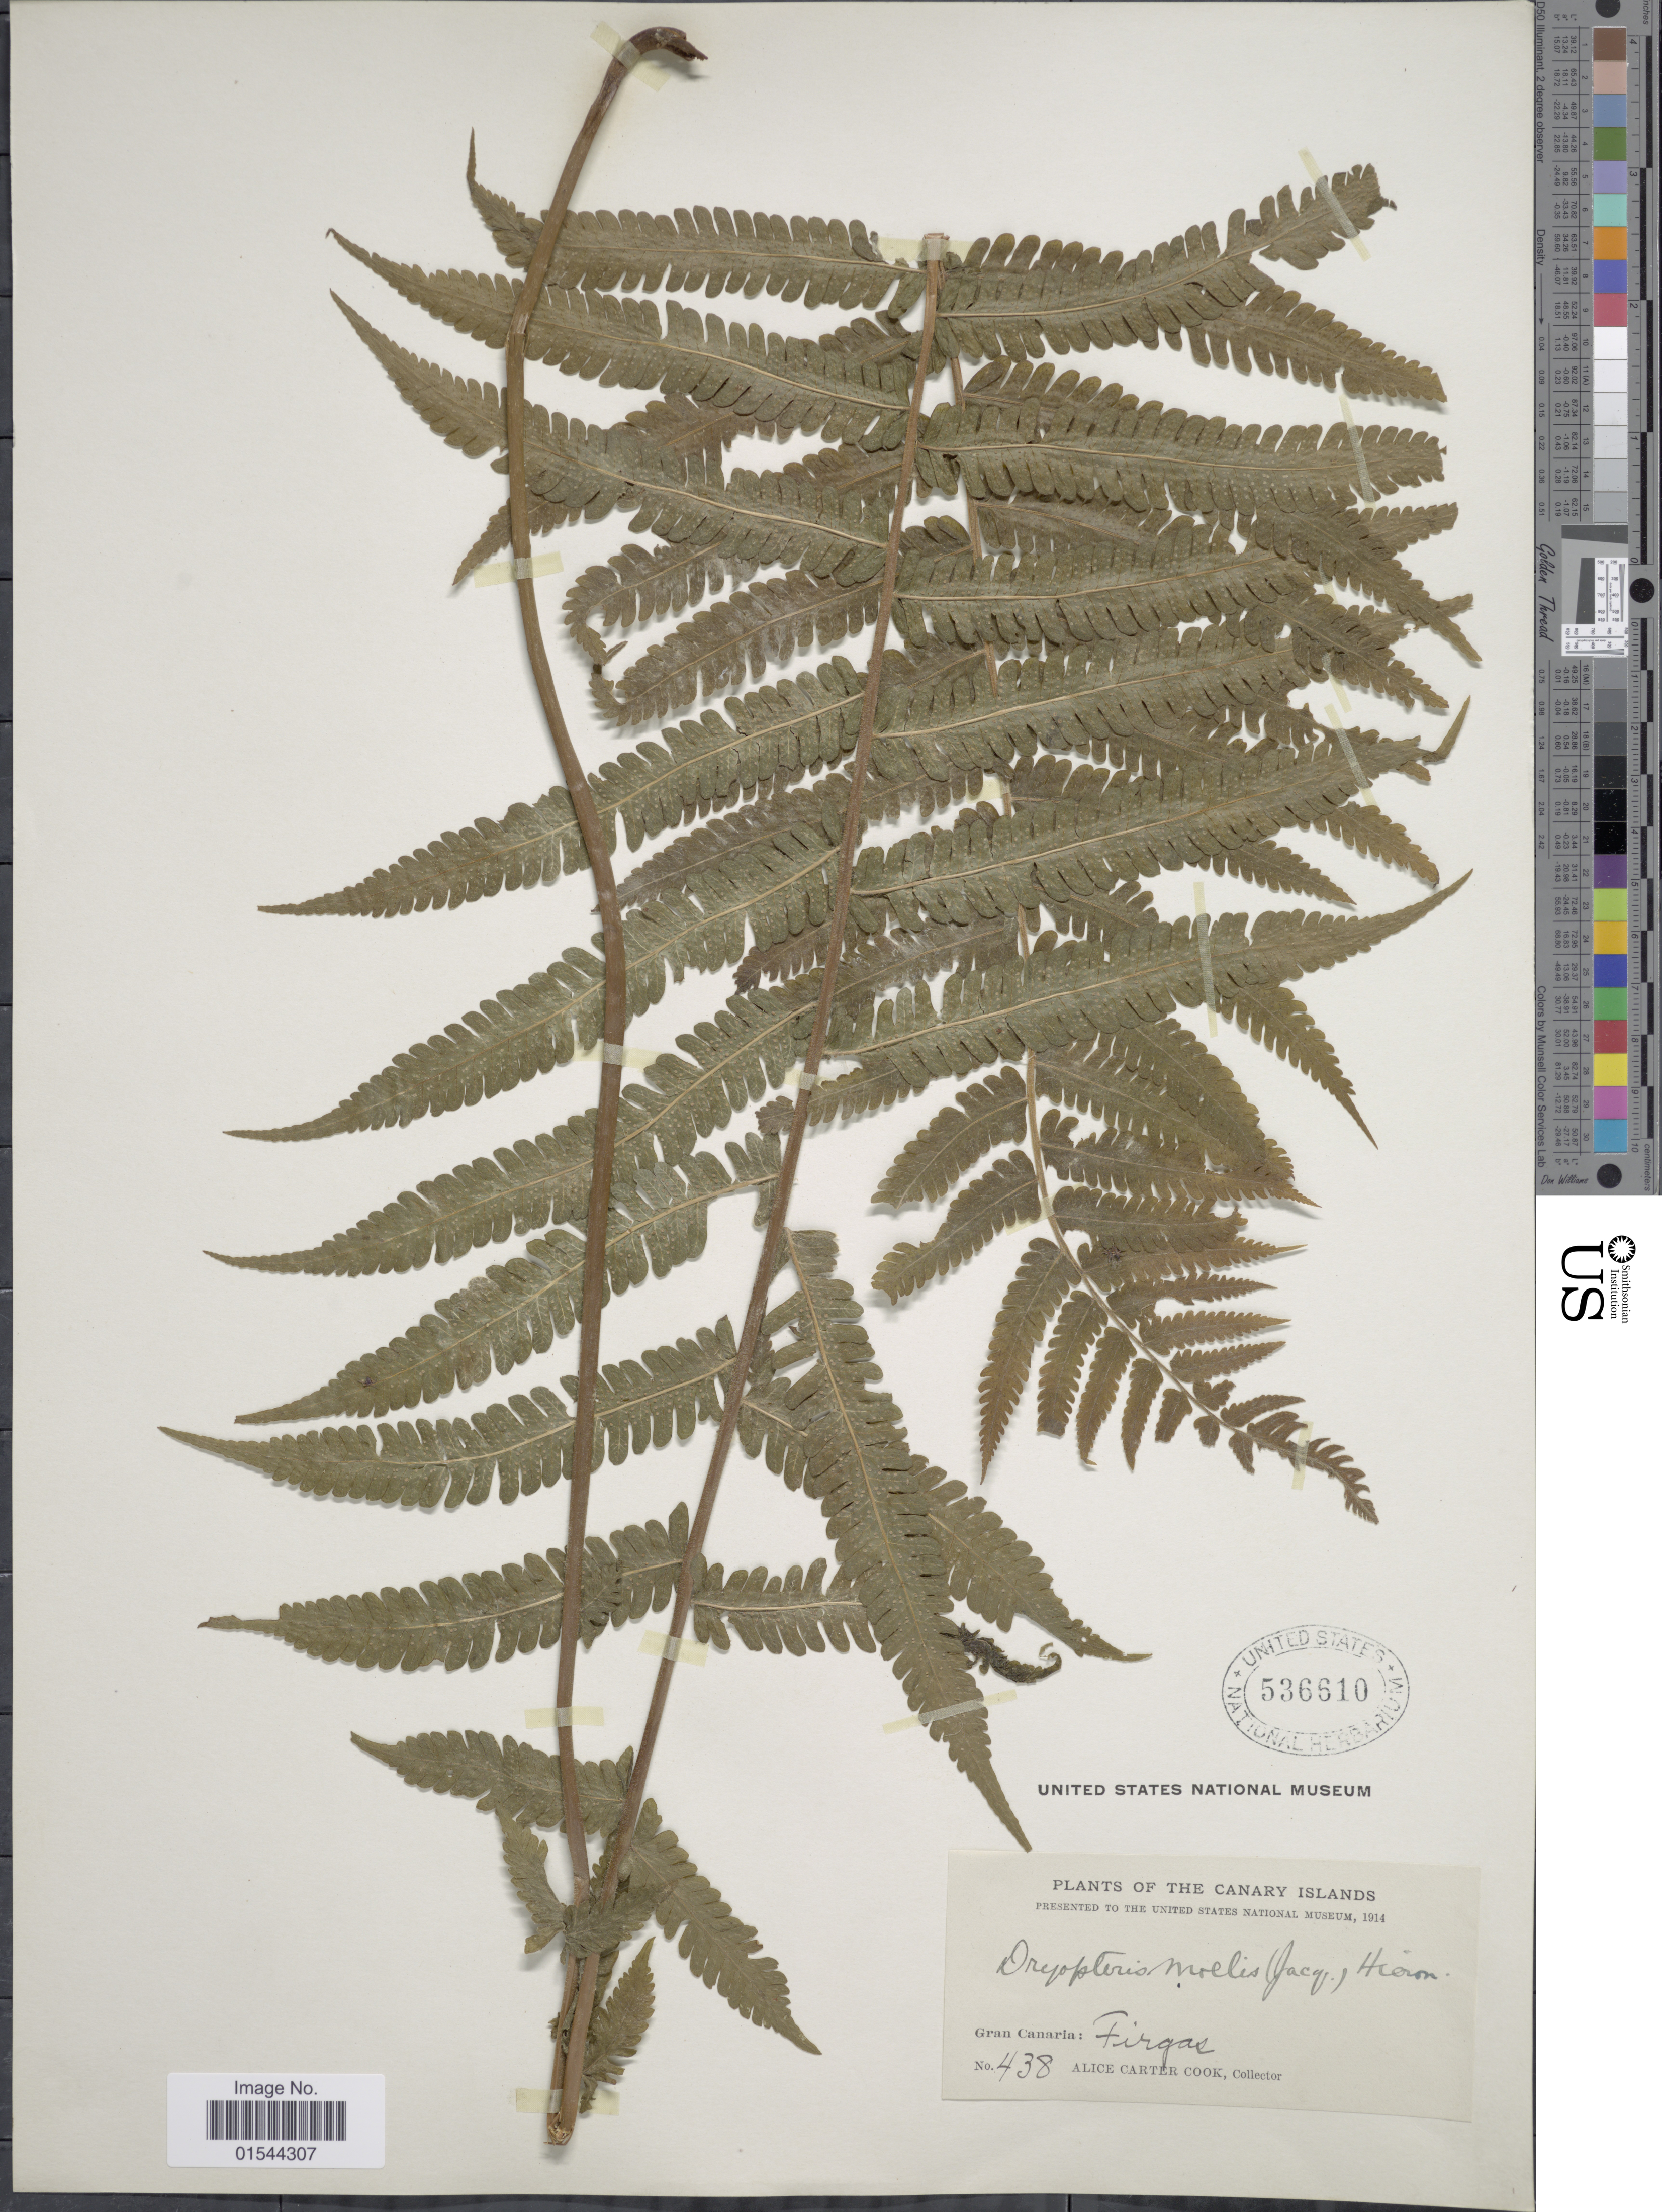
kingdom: Plantae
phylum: Tracheophyta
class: Polypodiopsida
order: Polypodiales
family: Thelypteridaceae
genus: Christella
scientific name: Christella dentata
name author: (Forssk.) Brownsey & Jermy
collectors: Alice C. Cook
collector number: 438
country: Spain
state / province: Canarias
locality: The Carany Islands, Gran Canaria: Firgas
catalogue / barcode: US 536610